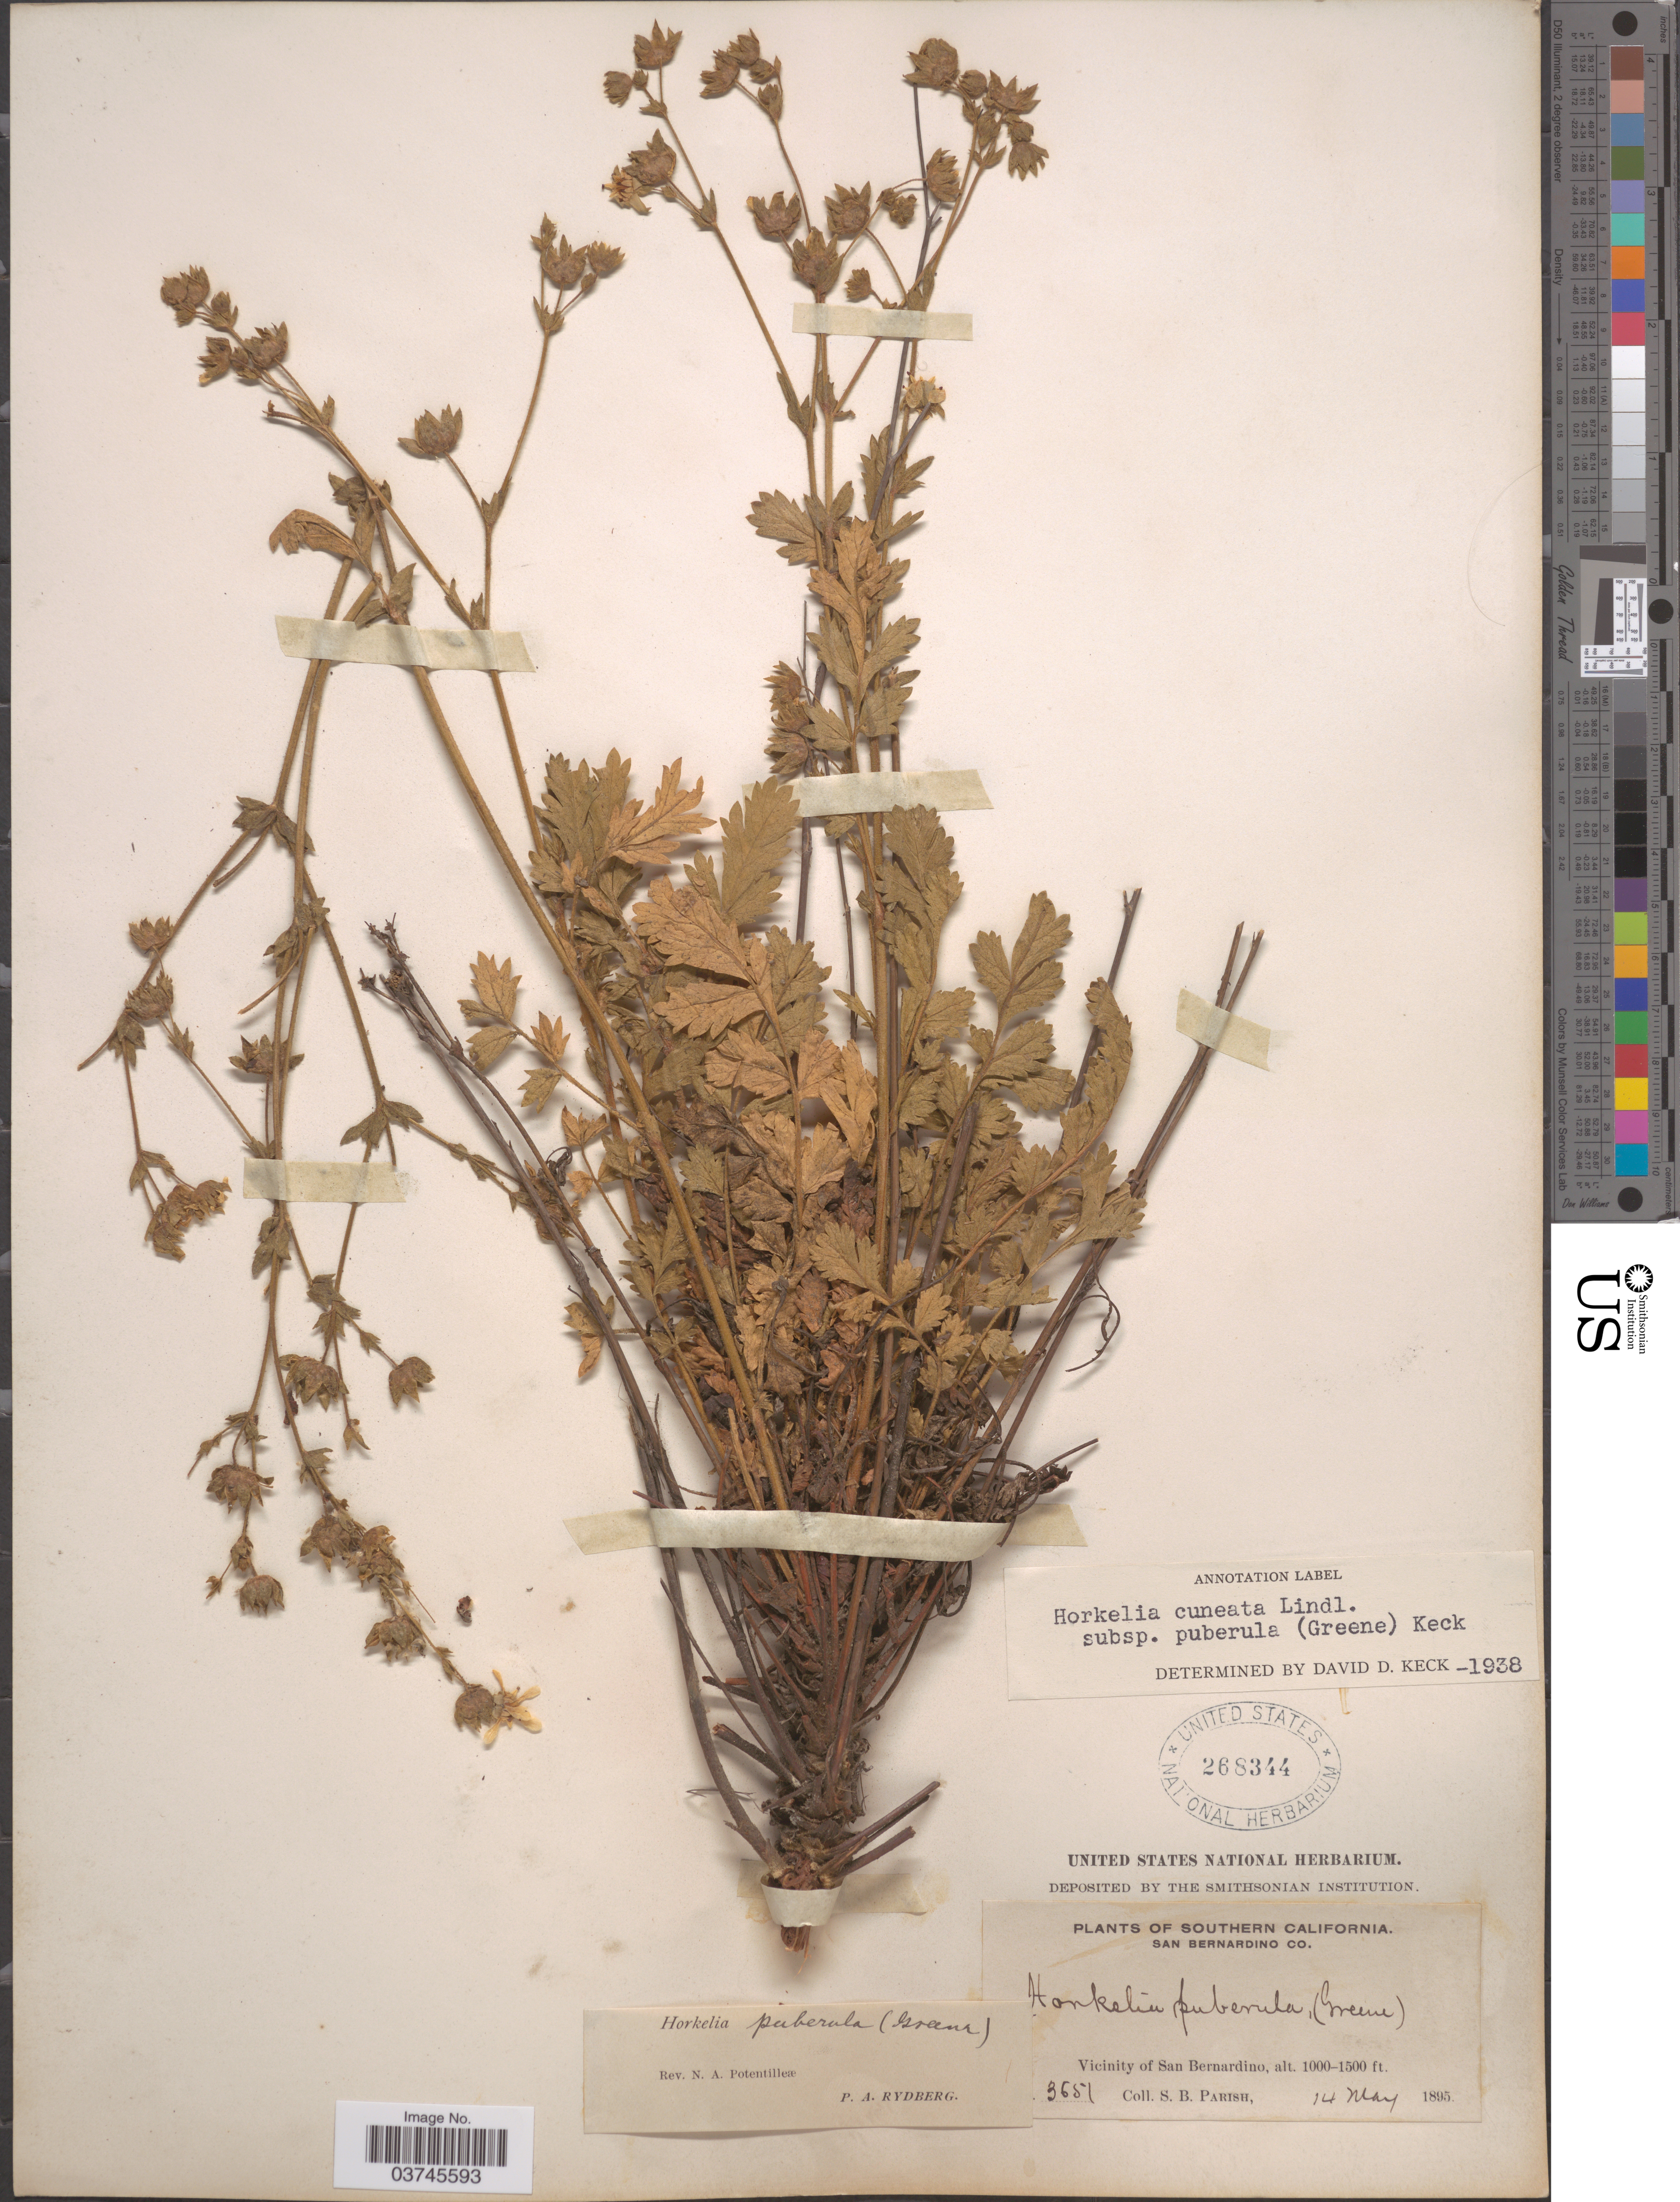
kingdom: Plantae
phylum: Tracheophyta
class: Magnoliopsida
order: Rosales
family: Rosaceae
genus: Potentilla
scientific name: Potentilla lindleyi var. puberula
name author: (Rydb.) Jeps.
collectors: S. B. Parish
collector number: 3651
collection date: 1895-05-14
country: United States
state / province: California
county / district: San Bernardino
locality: Southern California. San Bernardino Co. Vicinity of San Bernardino.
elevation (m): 305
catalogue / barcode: US 268344